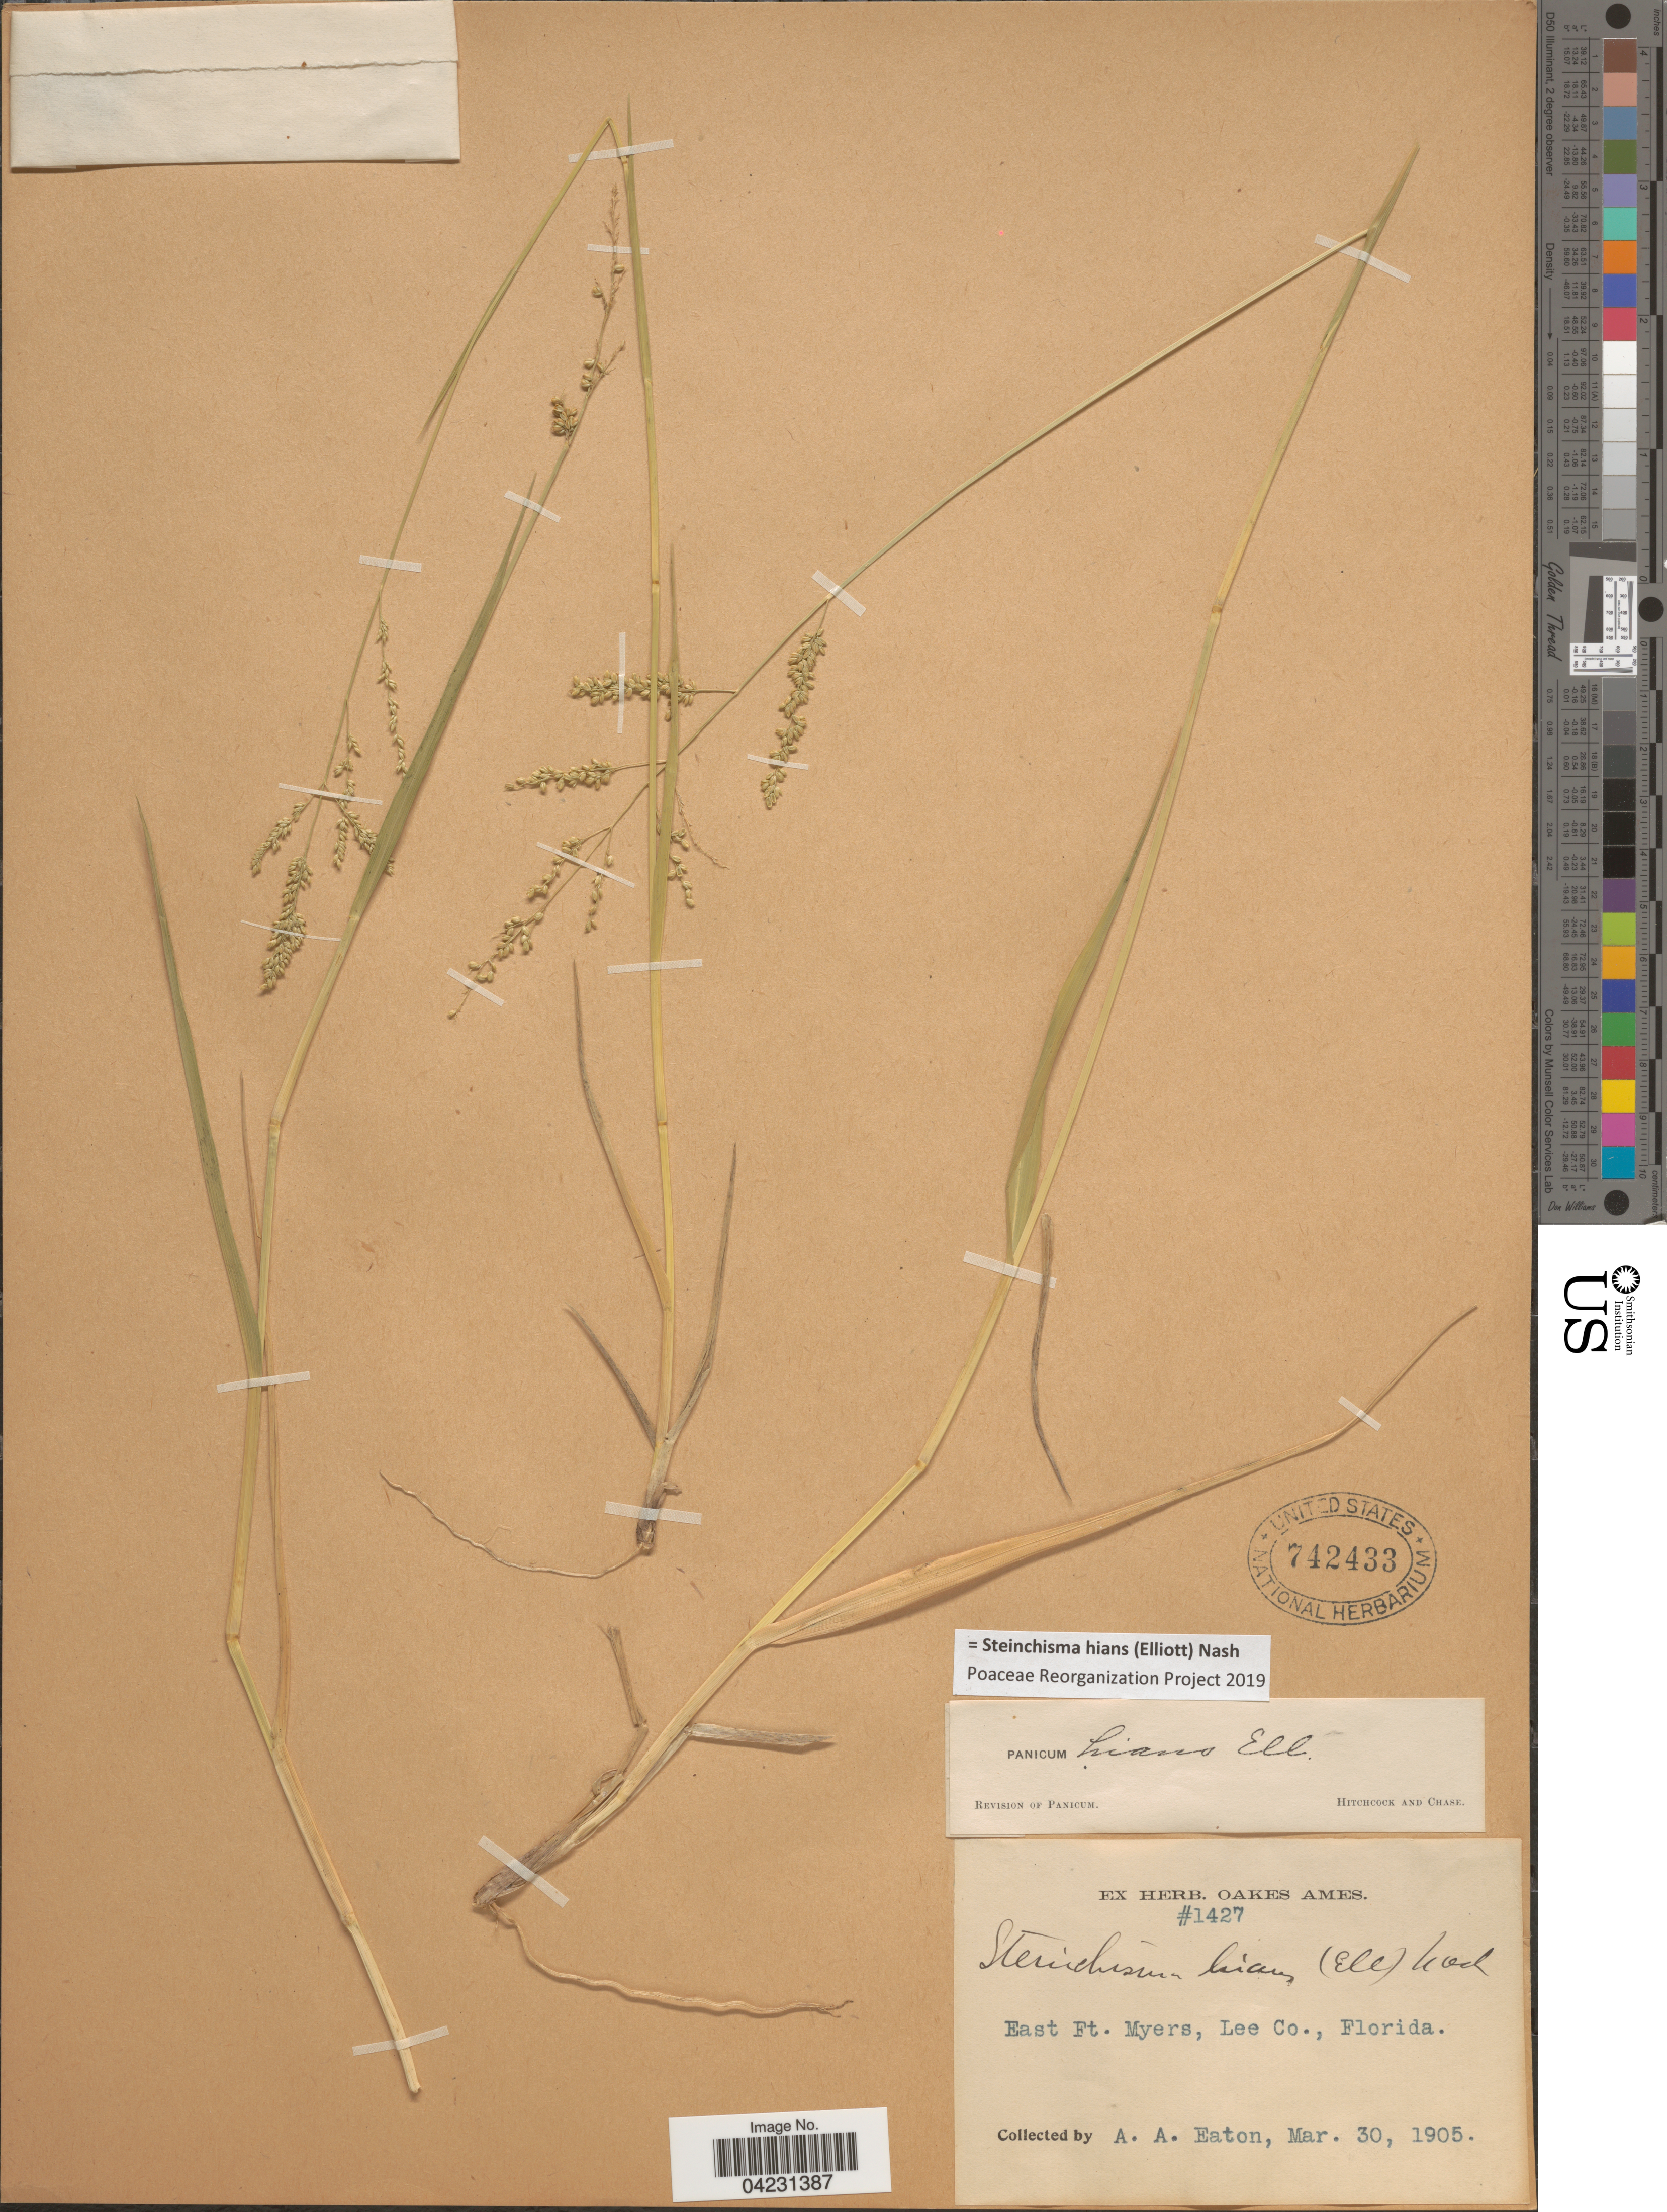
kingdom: Plantae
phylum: Tracheophyta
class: Liliopsida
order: Poales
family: Poaceae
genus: Steinchisma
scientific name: Steinchisma hians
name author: (Elliott) Nash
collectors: A. A. Eaton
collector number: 1427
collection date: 1905-03-30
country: United States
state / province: Florida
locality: East Ft. Myers, Lee Co.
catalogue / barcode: US 742433